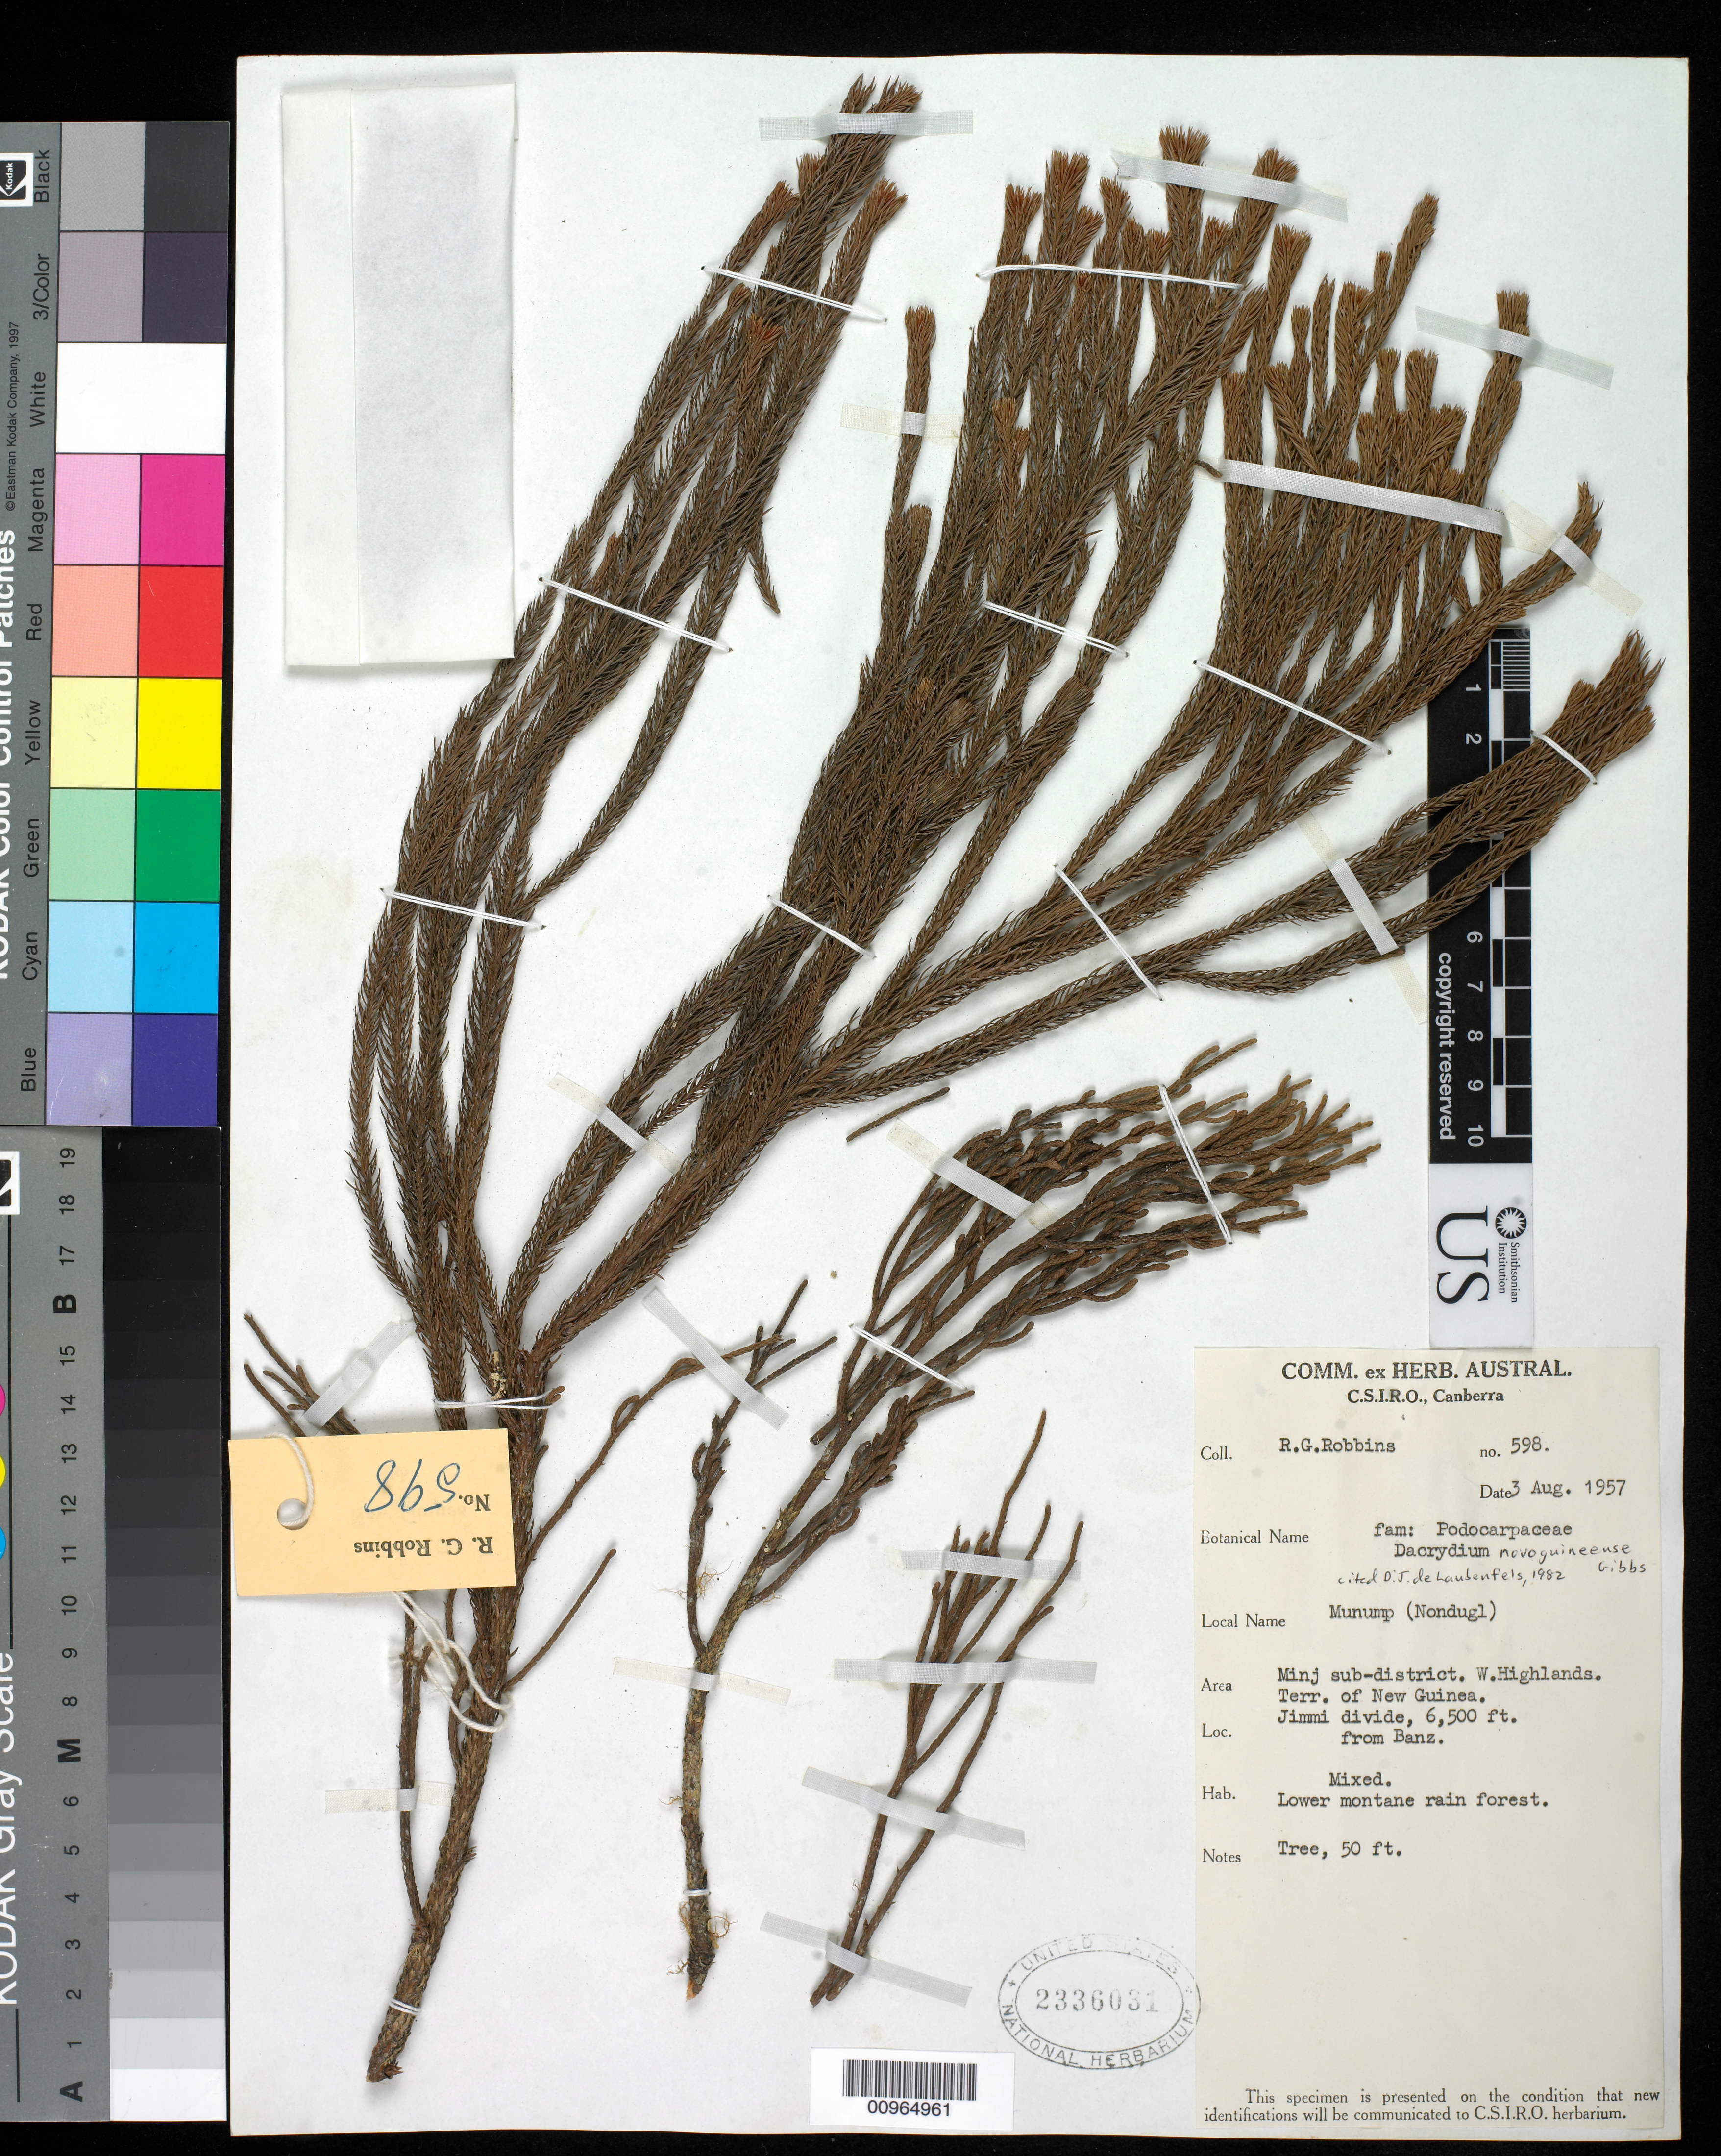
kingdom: Plantae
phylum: Tracheophyta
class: Pinopsida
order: Pinales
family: Podocarpaceae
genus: Dacrydium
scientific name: Dacrydium novoguineense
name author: Gibbs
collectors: R. G. Robinson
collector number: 598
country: Papua New Guinea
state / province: Western Highlands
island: New Guinea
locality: Minj sub-district. Jimmi divide, from Banz. Mixed. Lower montane rain forest.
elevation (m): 1981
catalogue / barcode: US 2336031